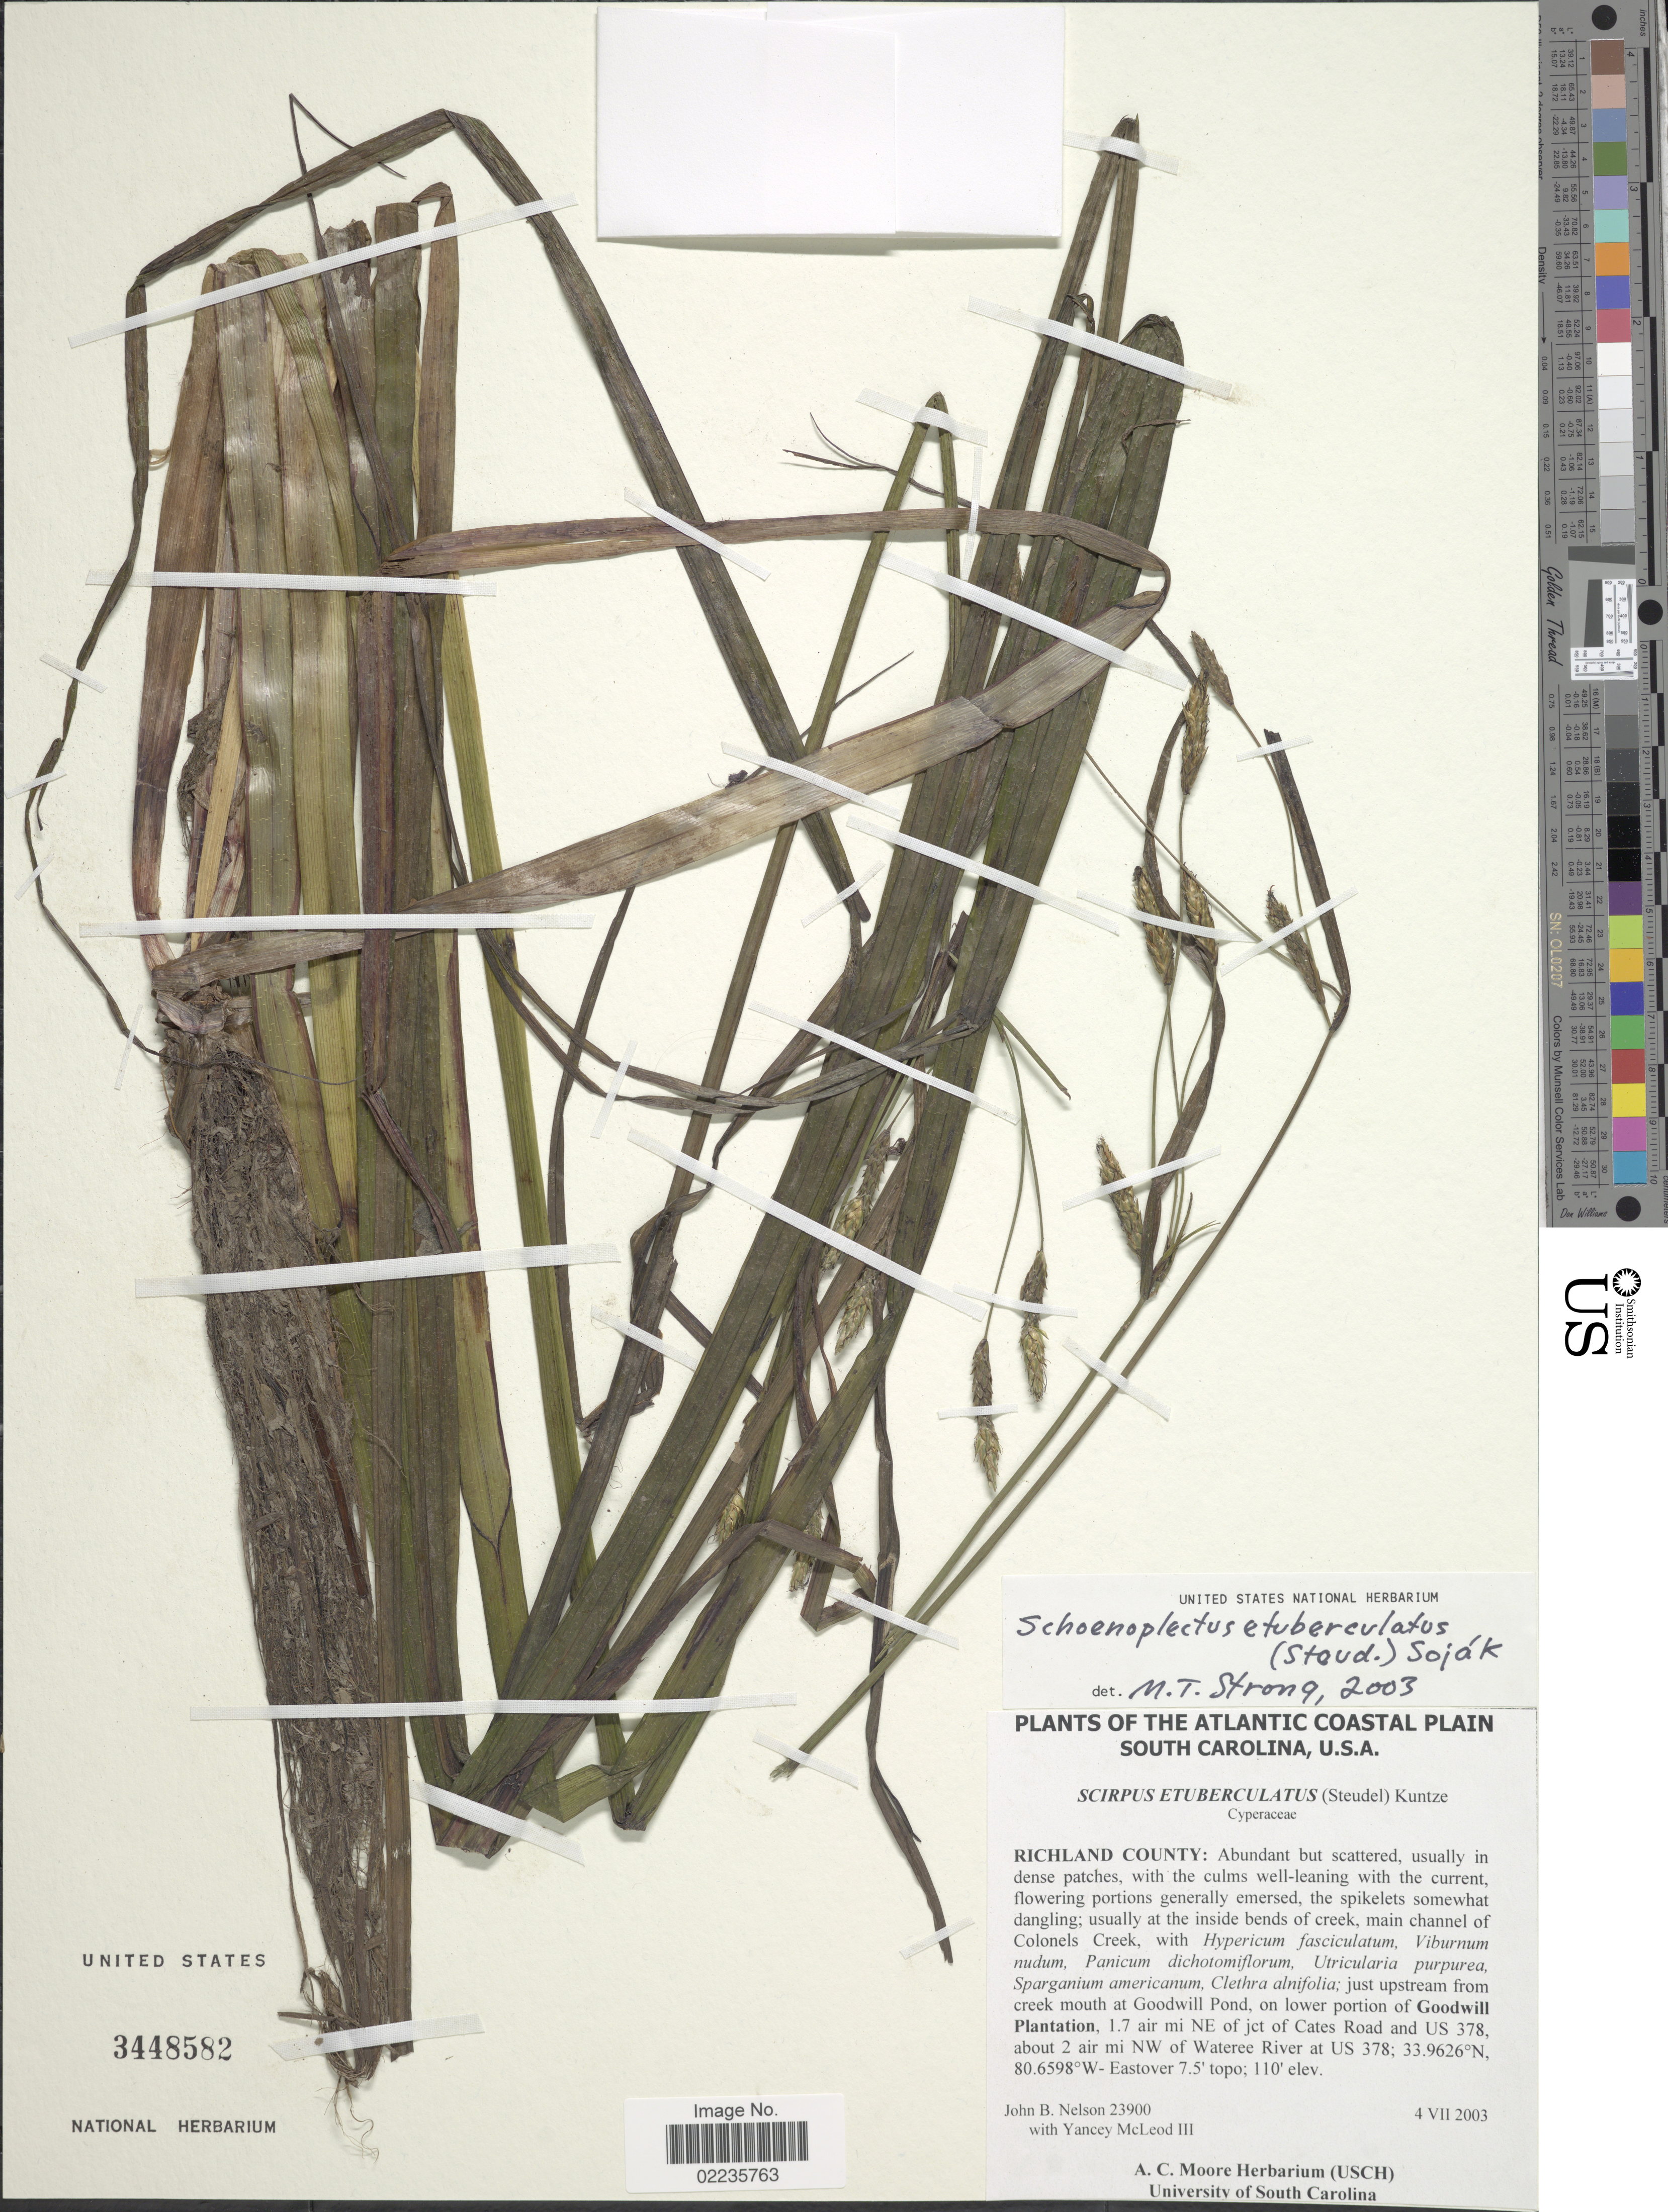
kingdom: Plantae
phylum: Tracheophyta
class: Liliopsida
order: Poales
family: Cyperaceae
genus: Schoenoplectus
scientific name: Schoenoplectus etuberculatus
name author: (Steud.) Soják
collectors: J. B. Nelson & Y. McLeod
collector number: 23900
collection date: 2003-07-04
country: United States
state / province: South Carolina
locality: Atlantic Coastal Plains. U.S.A. Richland County: just upstream from creek mouth at Goodwill Pond, on lower portion of Goodwill Plantation, 1.7 air mi NE of jct of Cates Road and US 378, about 2 air mi NW of Wateree River at US 378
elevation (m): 34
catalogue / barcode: US 3448582